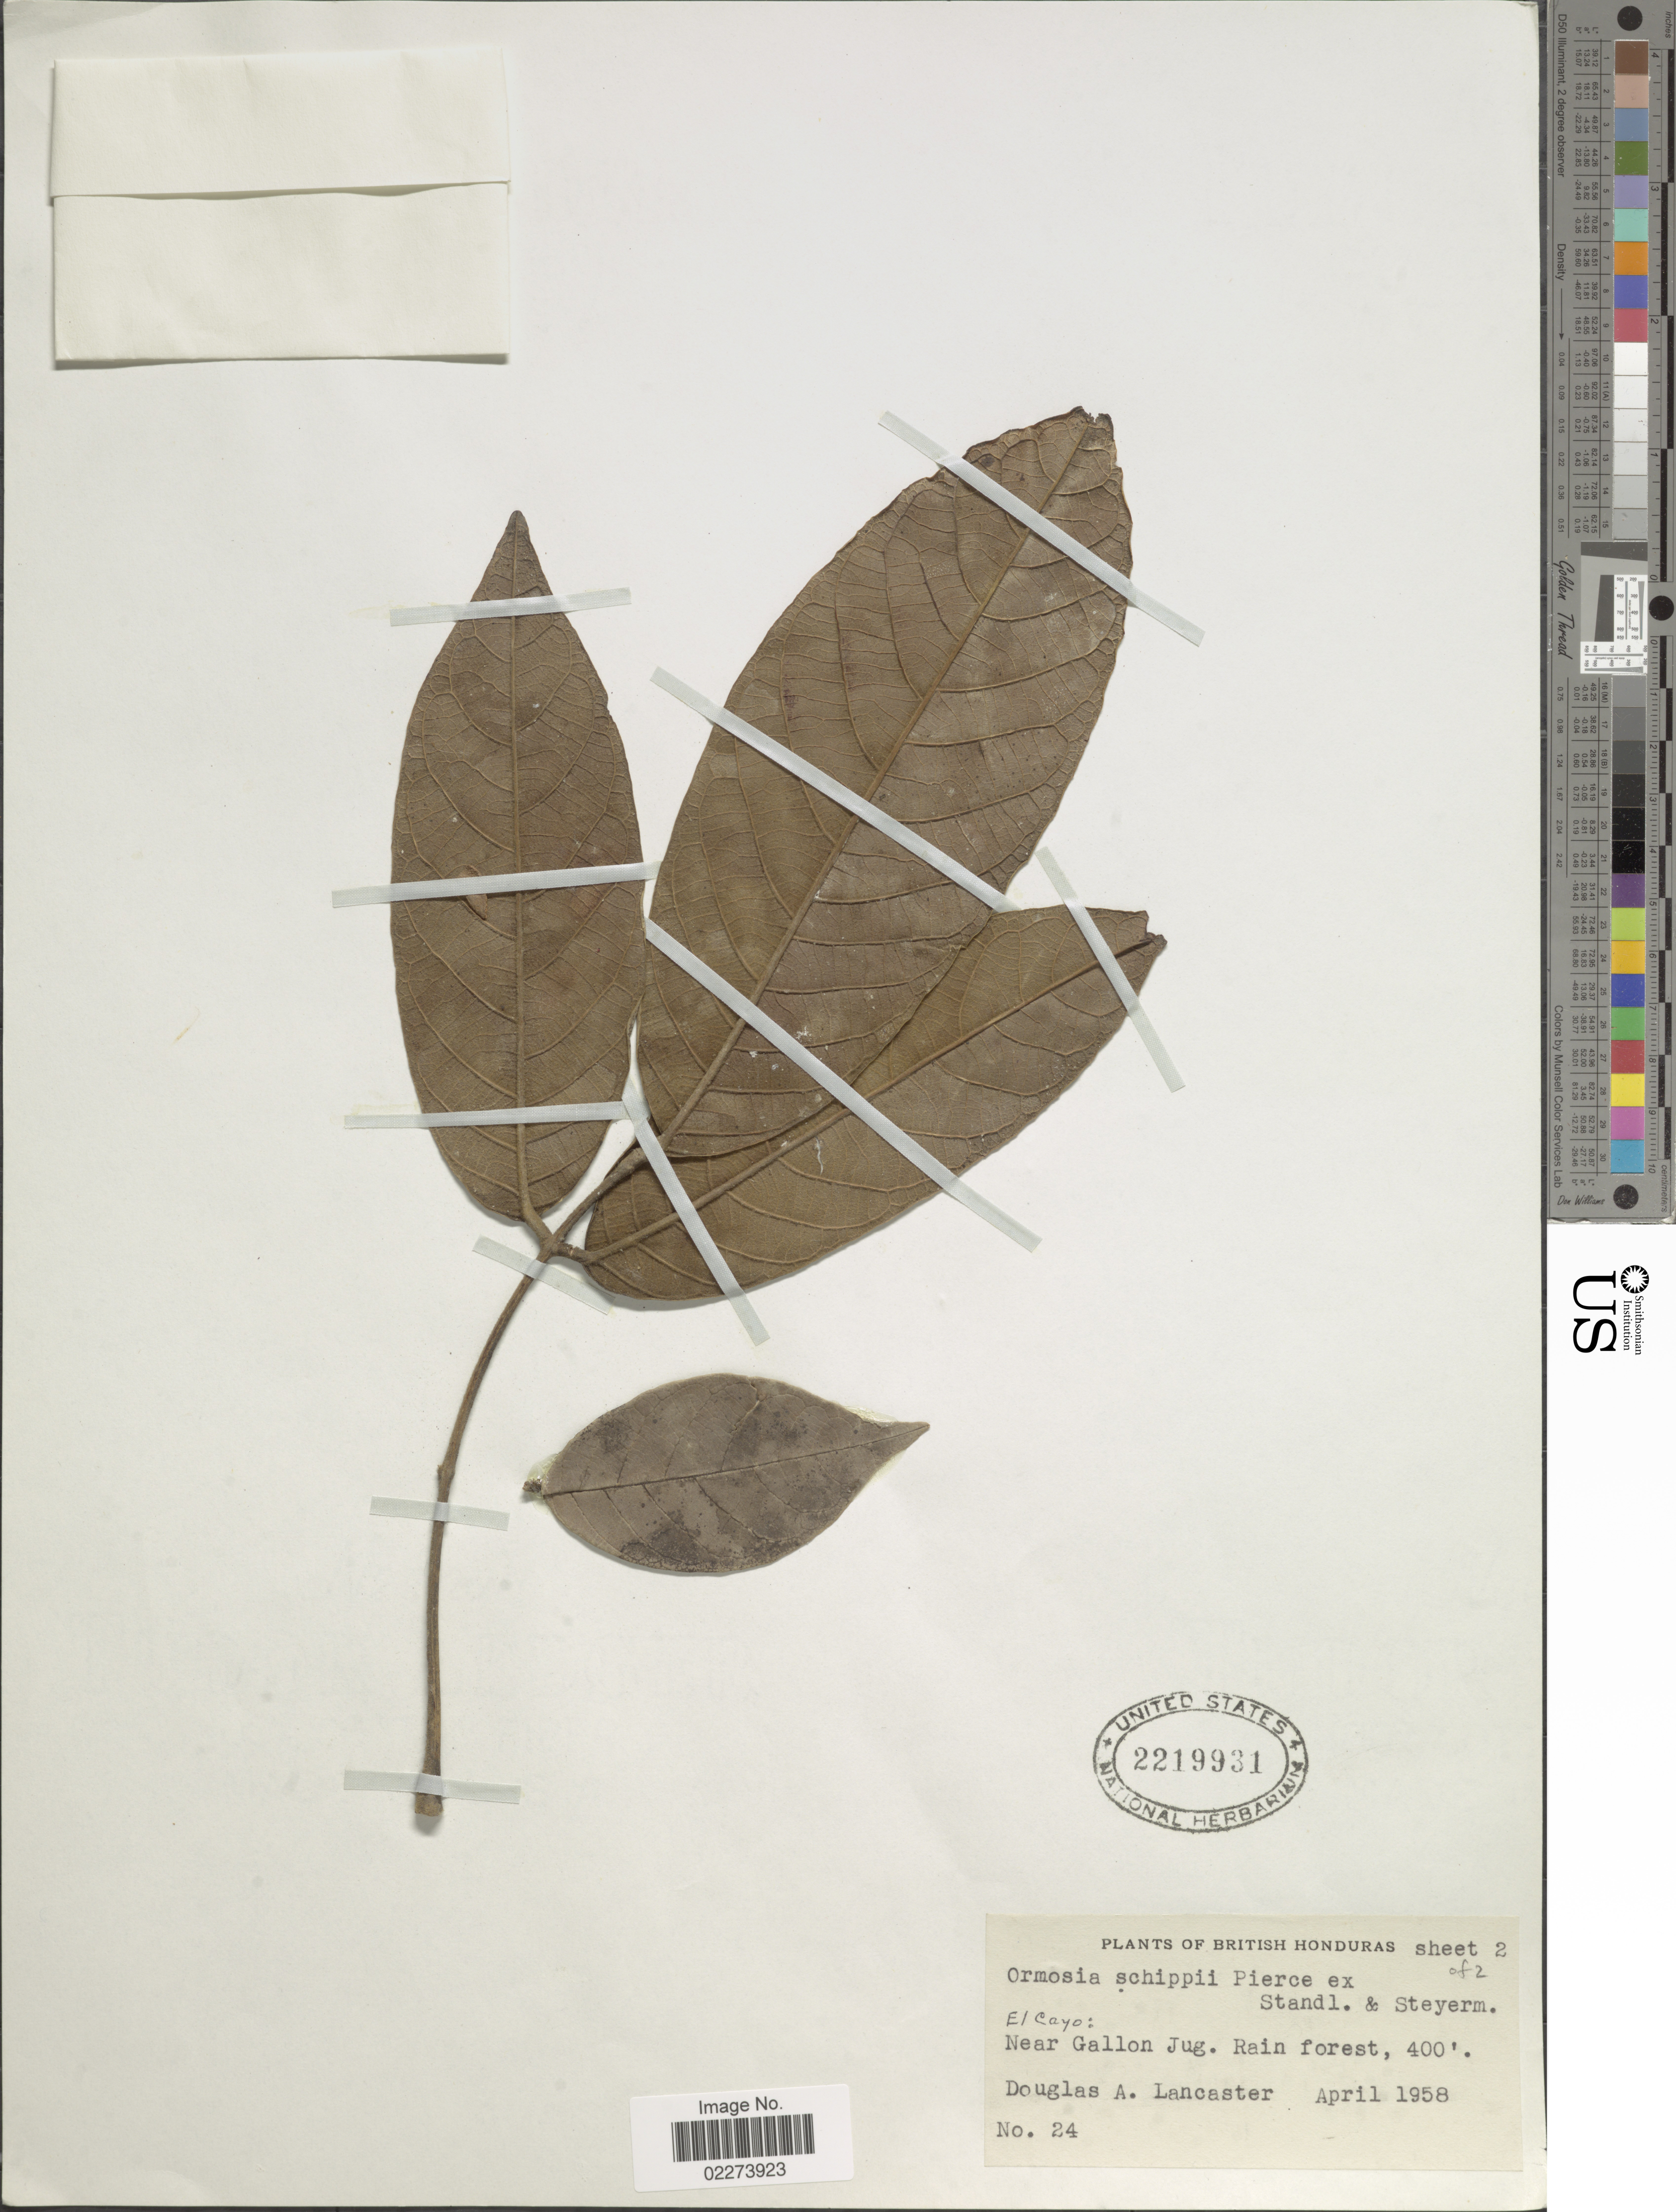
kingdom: Plantae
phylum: Tracheophyta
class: Magnoliopsida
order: Fabales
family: Fabaceae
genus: Ormosia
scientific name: Ormosia schippii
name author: Pierce ex Standl. & Steyerm.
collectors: D. Lancaster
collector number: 24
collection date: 1958-04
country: Belize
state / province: Cayo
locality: El Cayo: Near Gallon Jug, Rain Forest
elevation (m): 122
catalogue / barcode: US 2219931